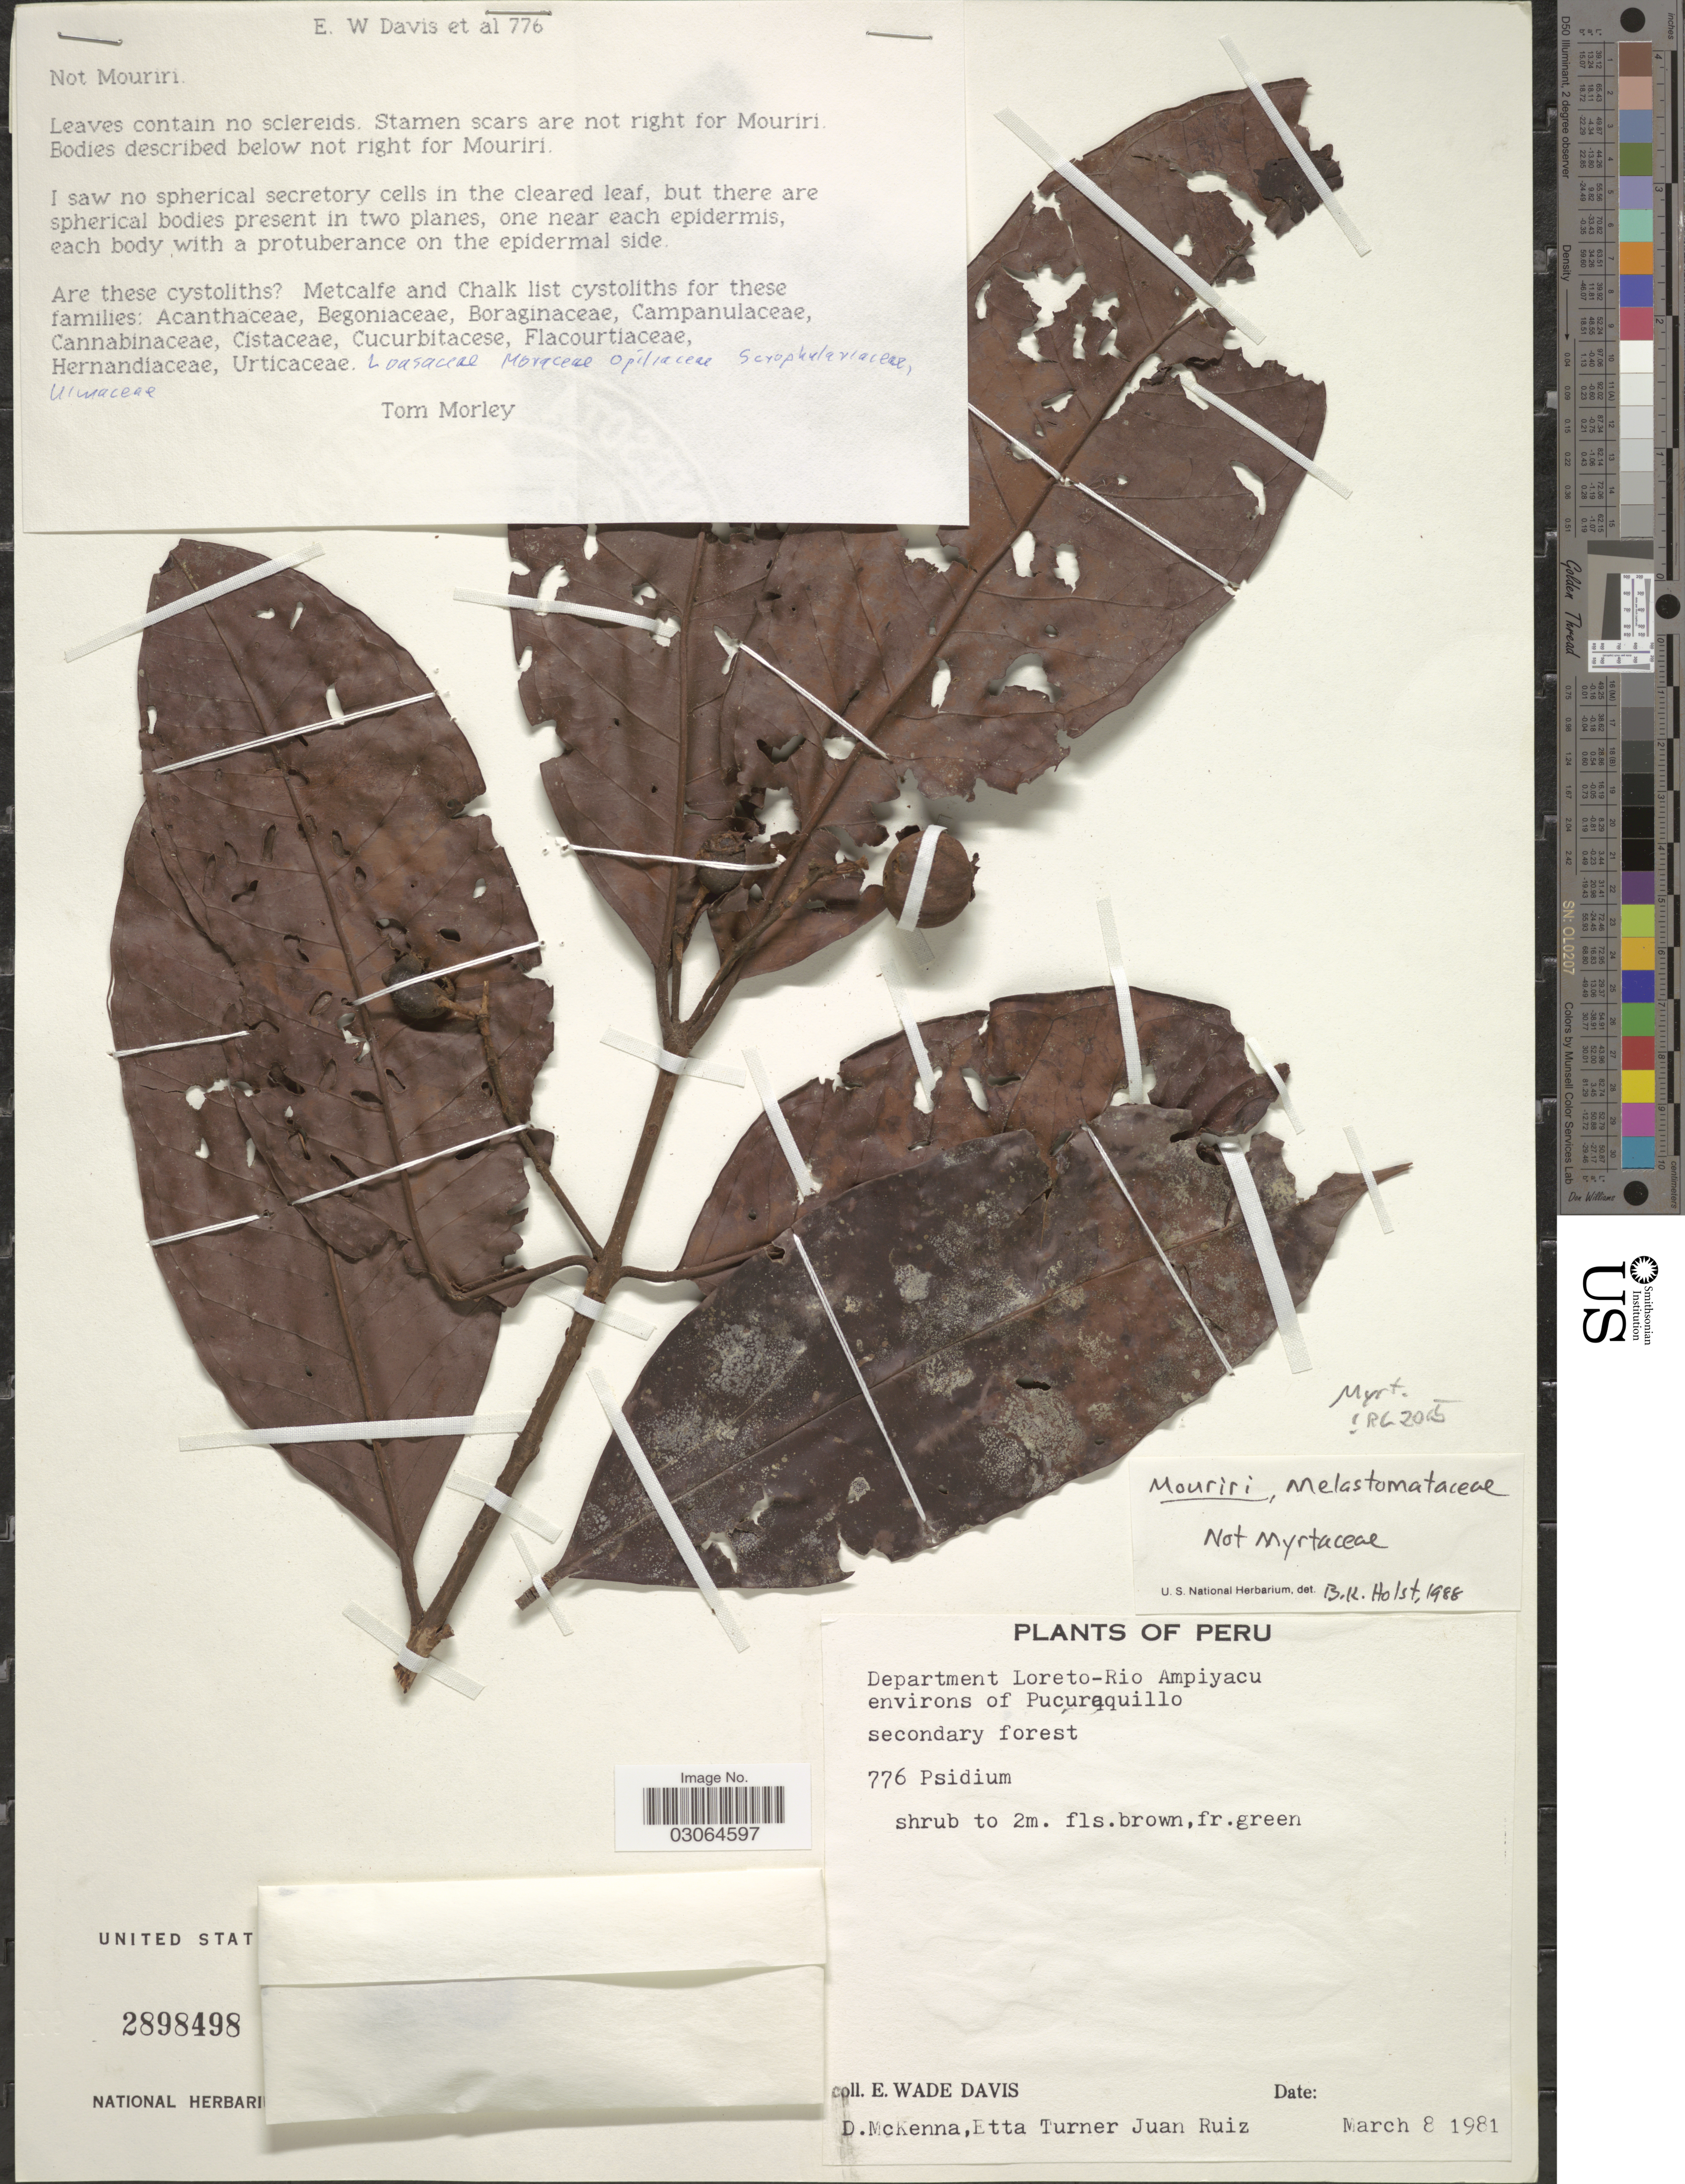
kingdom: Plantae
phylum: Tracheophyta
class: Magnoliopsida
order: Myrtales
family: Myrtaceae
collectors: E. Wade-Davis, D. McKenna & E. Turner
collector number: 776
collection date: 1981-03-08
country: Peru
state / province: Loreto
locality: Department Loreto-Rio Ampiyacu, environs of Pucuraquillo.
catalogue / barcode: US 2898498